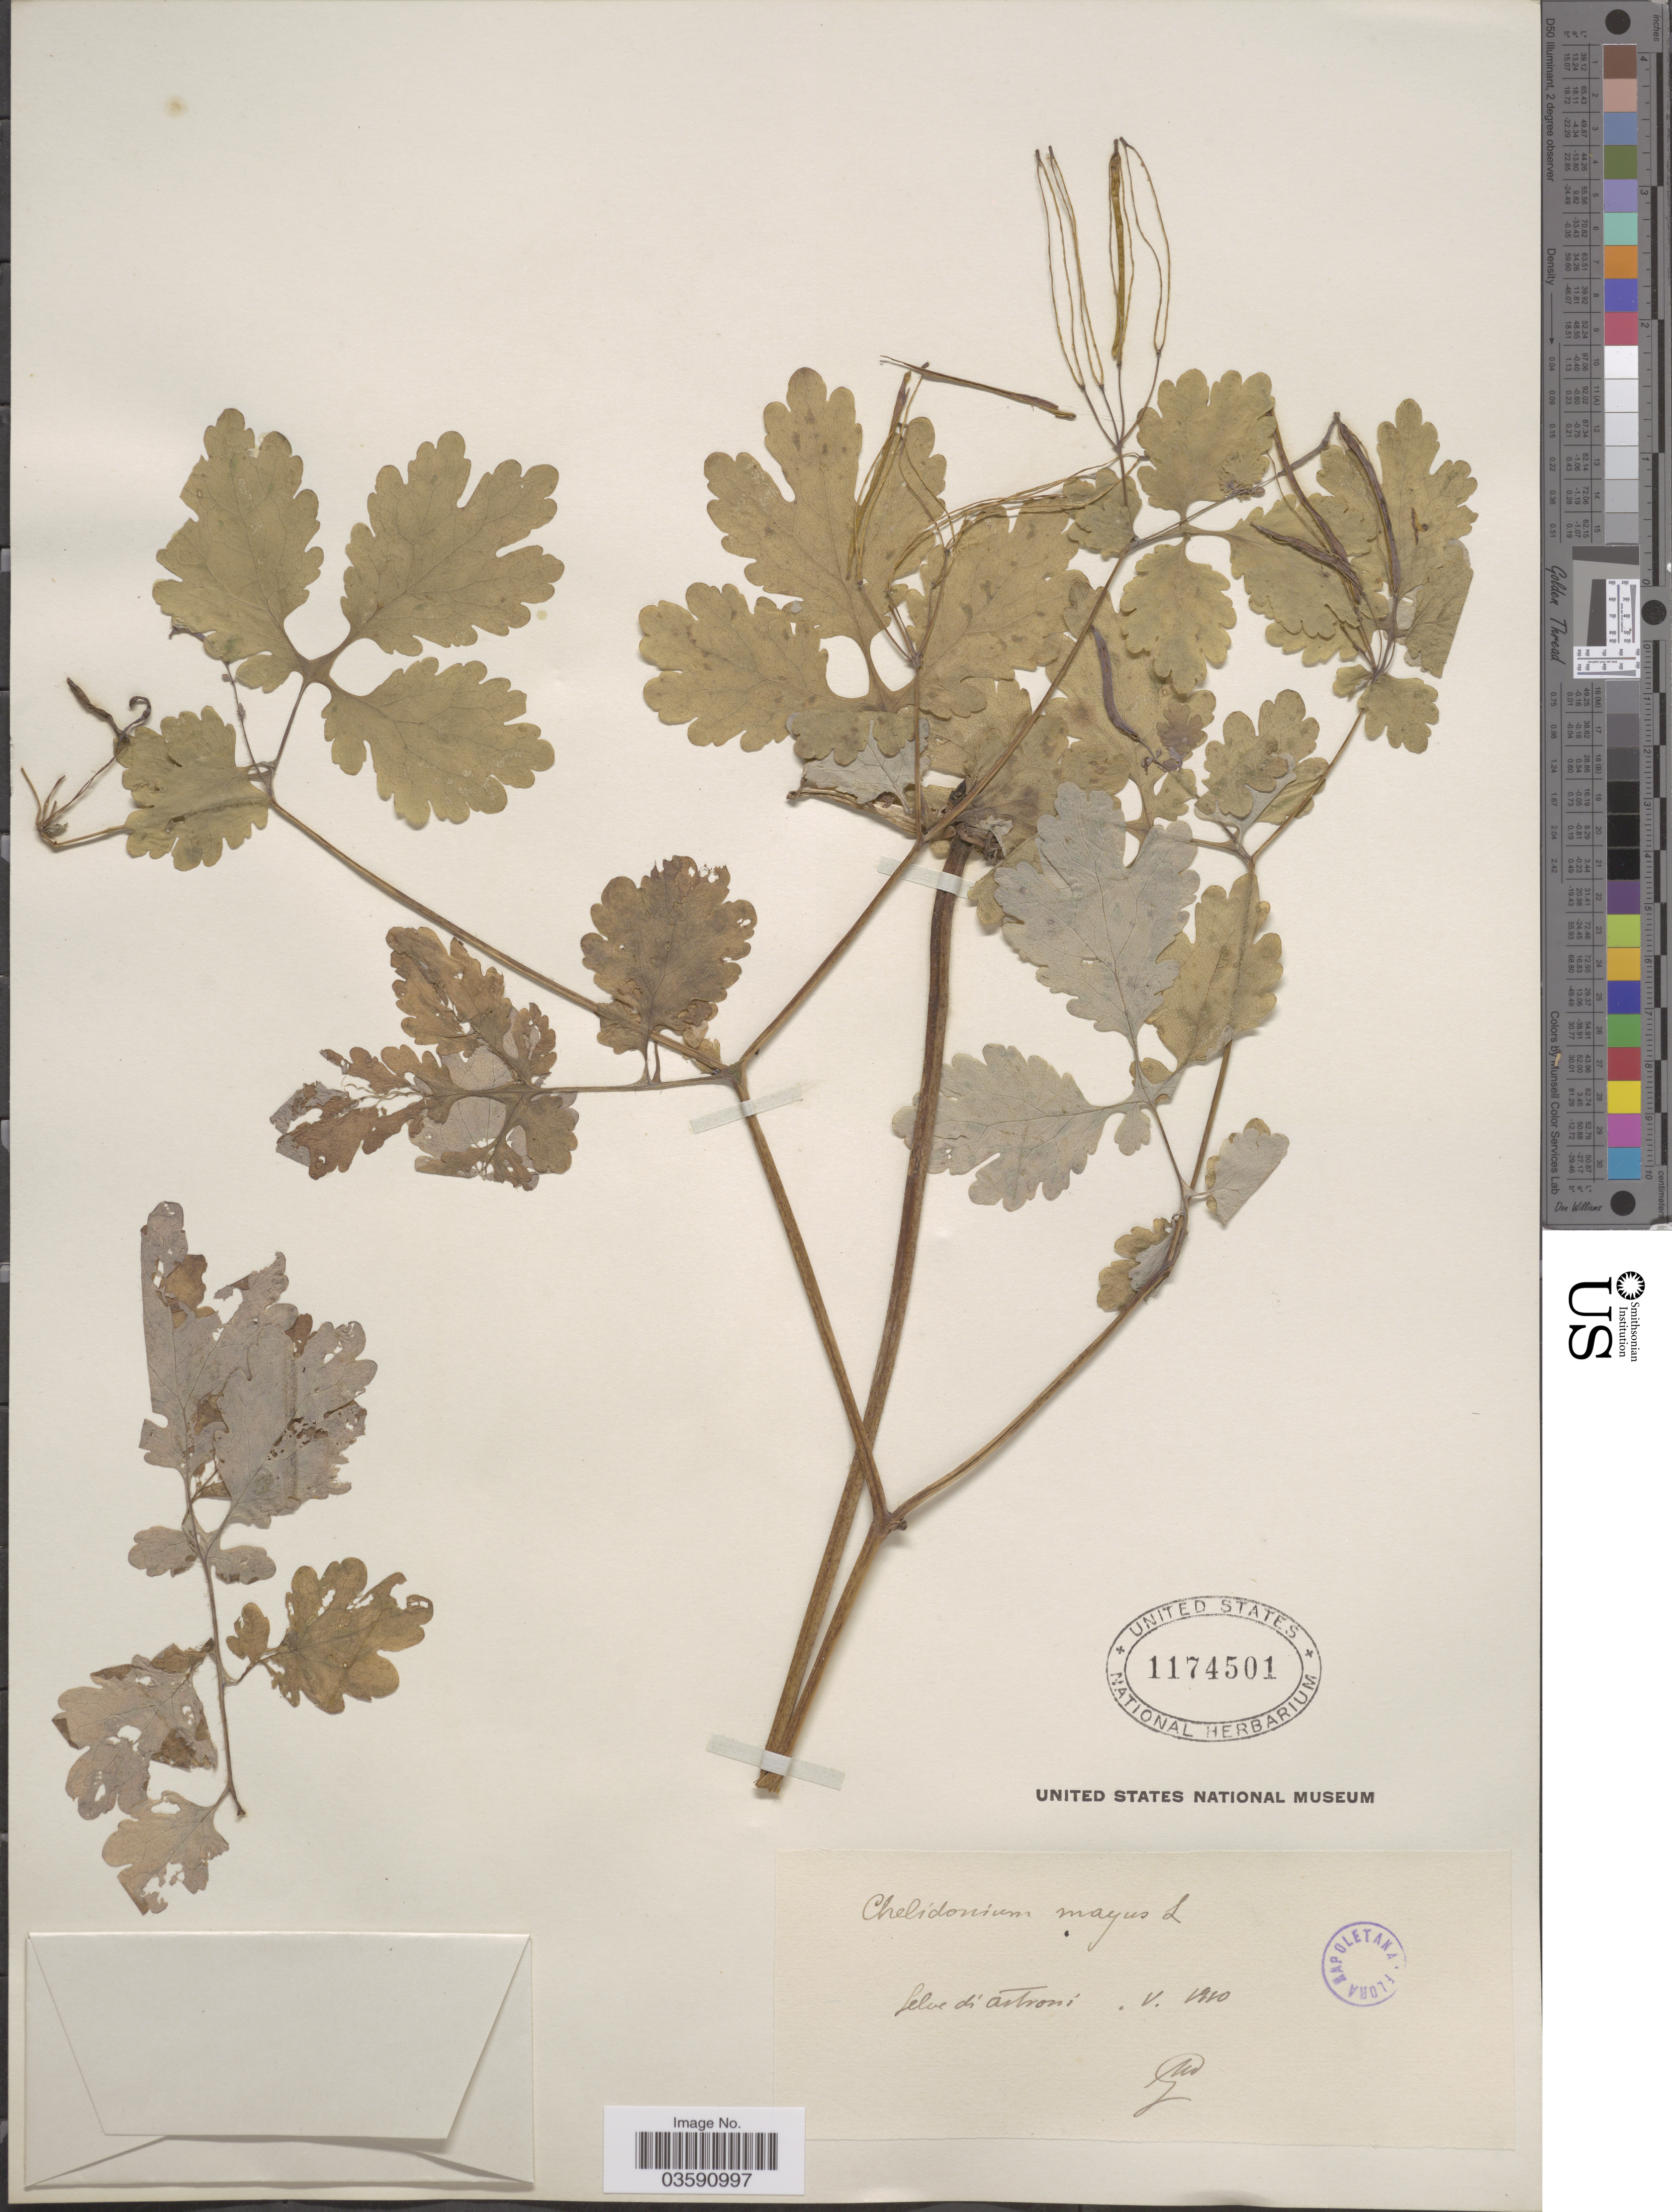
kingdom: Plantae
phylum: Tracheophyta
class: Magnoliopsida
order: Ranunculales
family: Papaveraceae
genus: Chelidonium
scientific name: Chelidonium majus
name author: L.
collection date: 1920-05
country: Italy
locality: Selve di Astroni. Napoletana.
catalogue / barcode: US 1174501